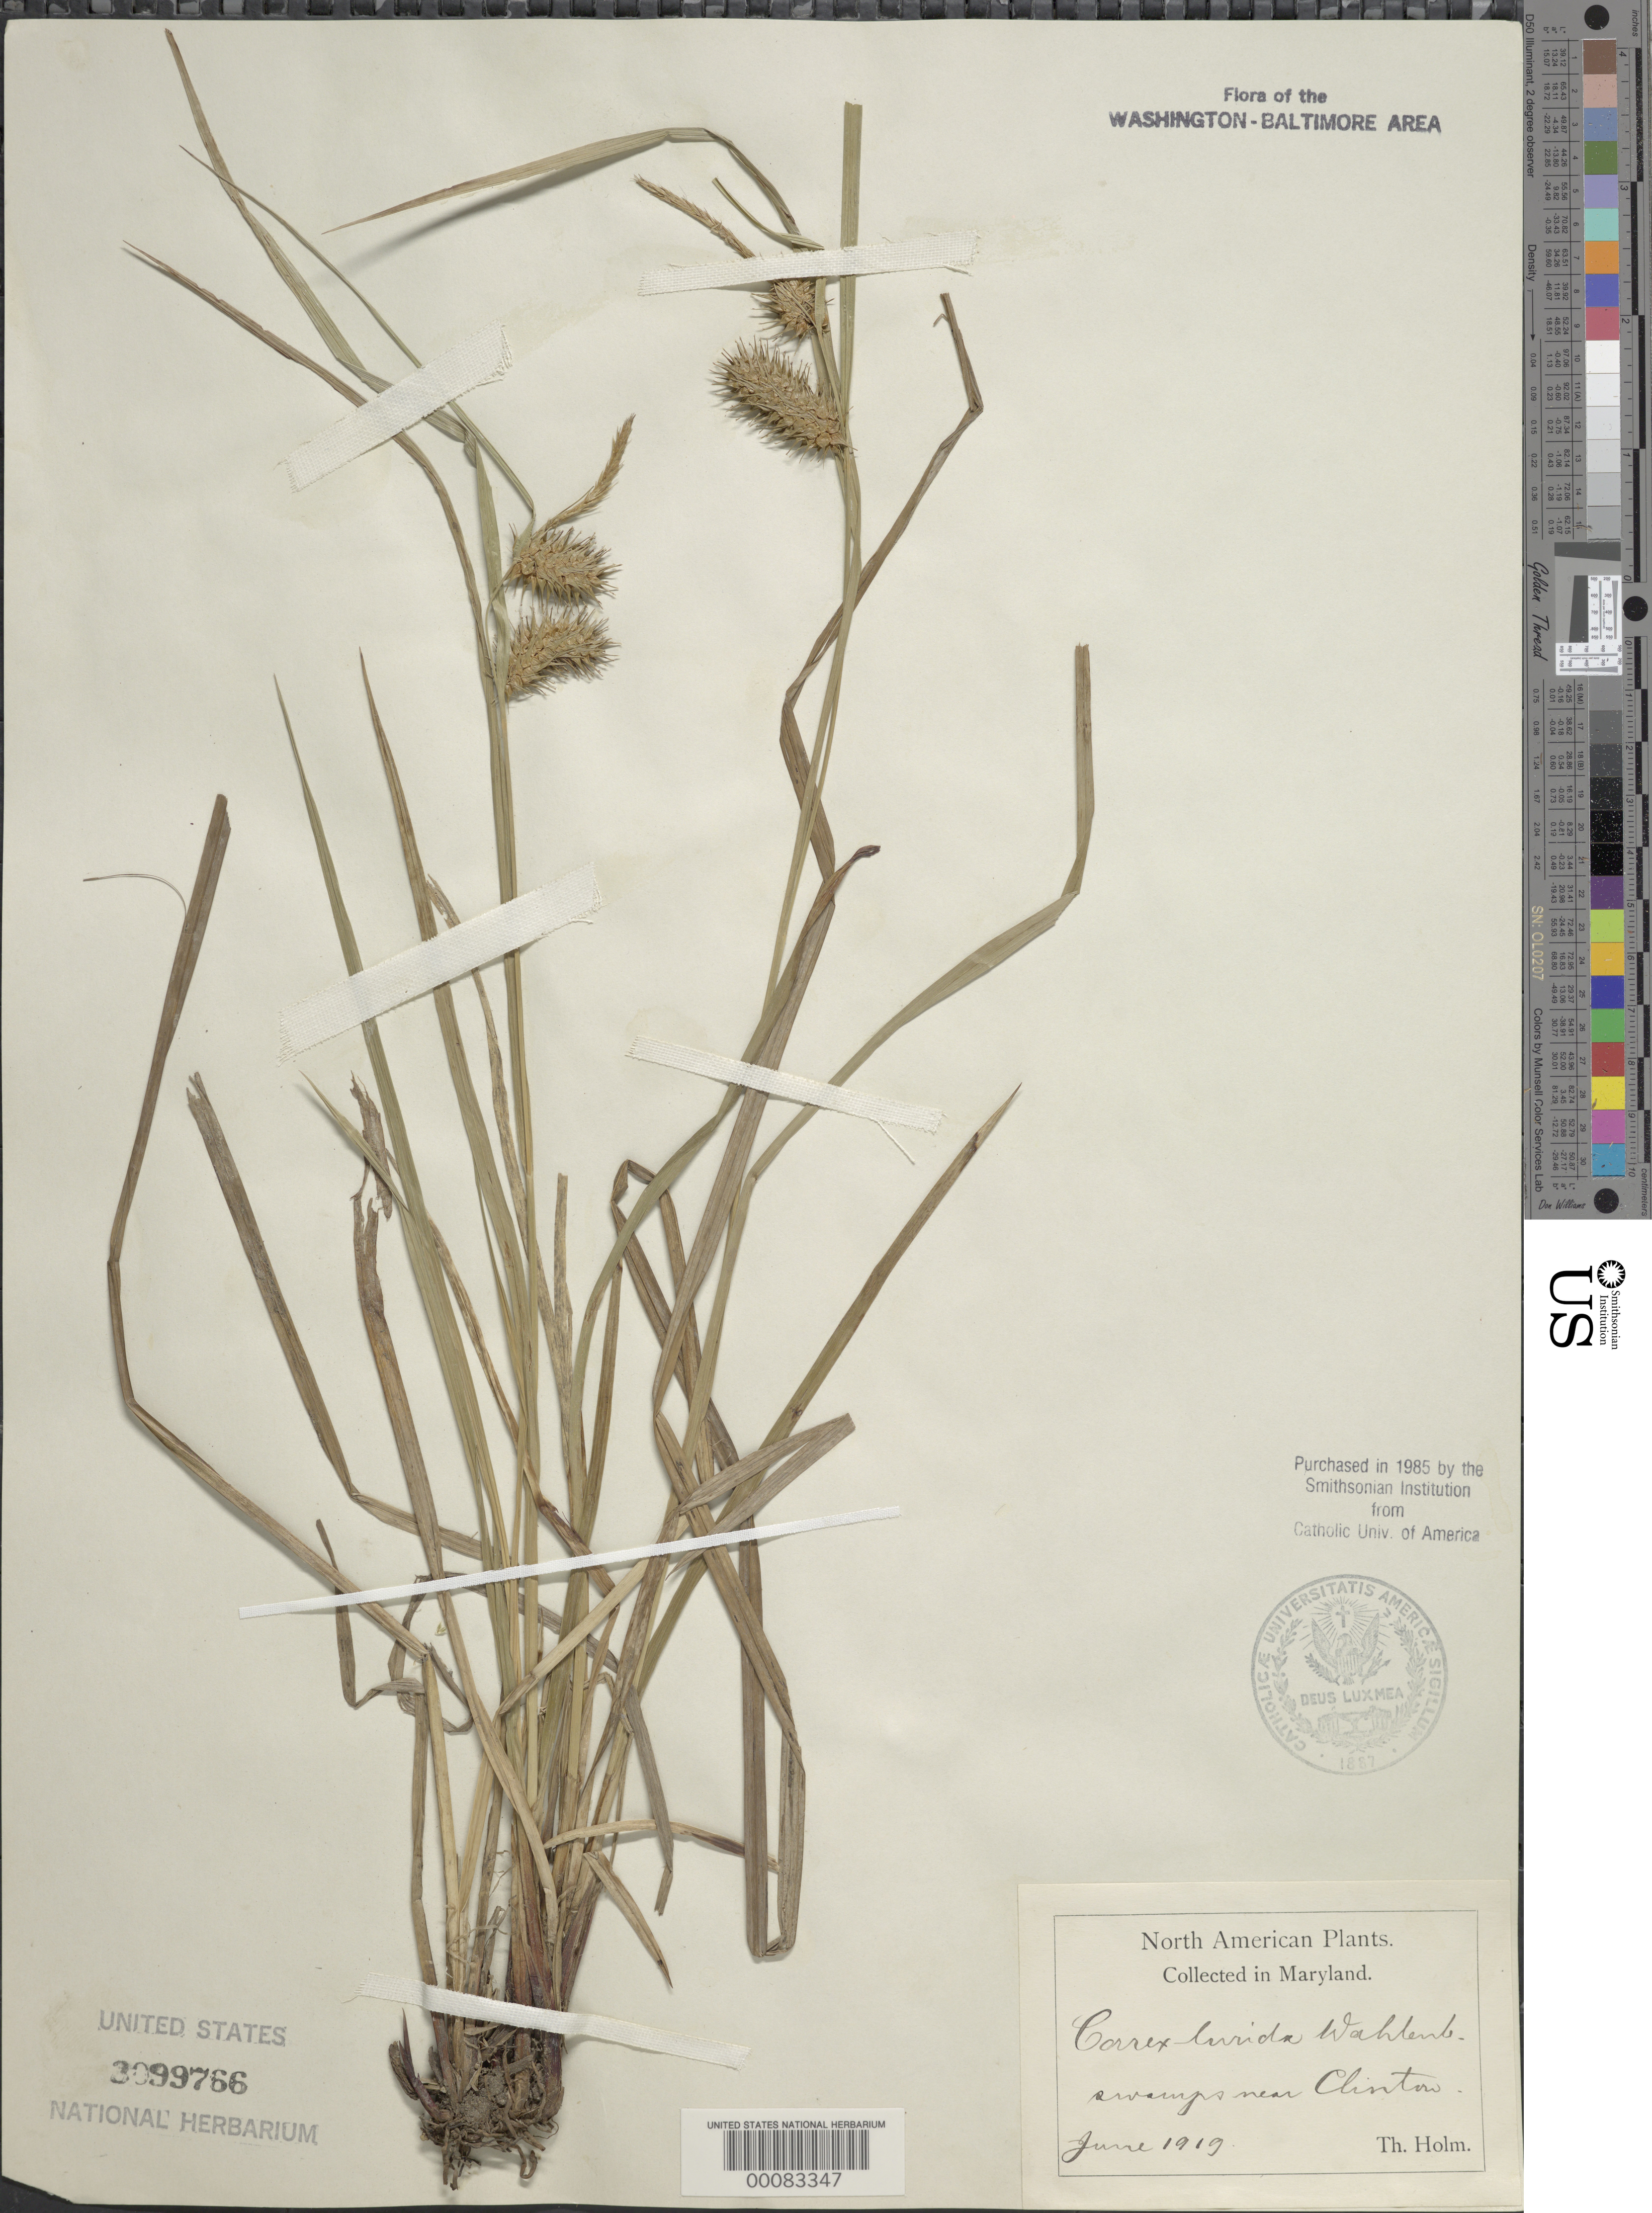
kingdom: Plantae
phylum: Tracheophyta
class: Liliopsida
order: Poales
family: Cyperaceae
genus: Carex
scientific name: Carex lurida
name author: Wahlenb.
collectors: T. Holm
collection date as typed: Jun 1919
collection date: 1919-06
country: United States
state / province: Maryland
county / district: Prince George's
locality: Near Clinton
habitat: Swamp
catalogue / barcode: US 3099766